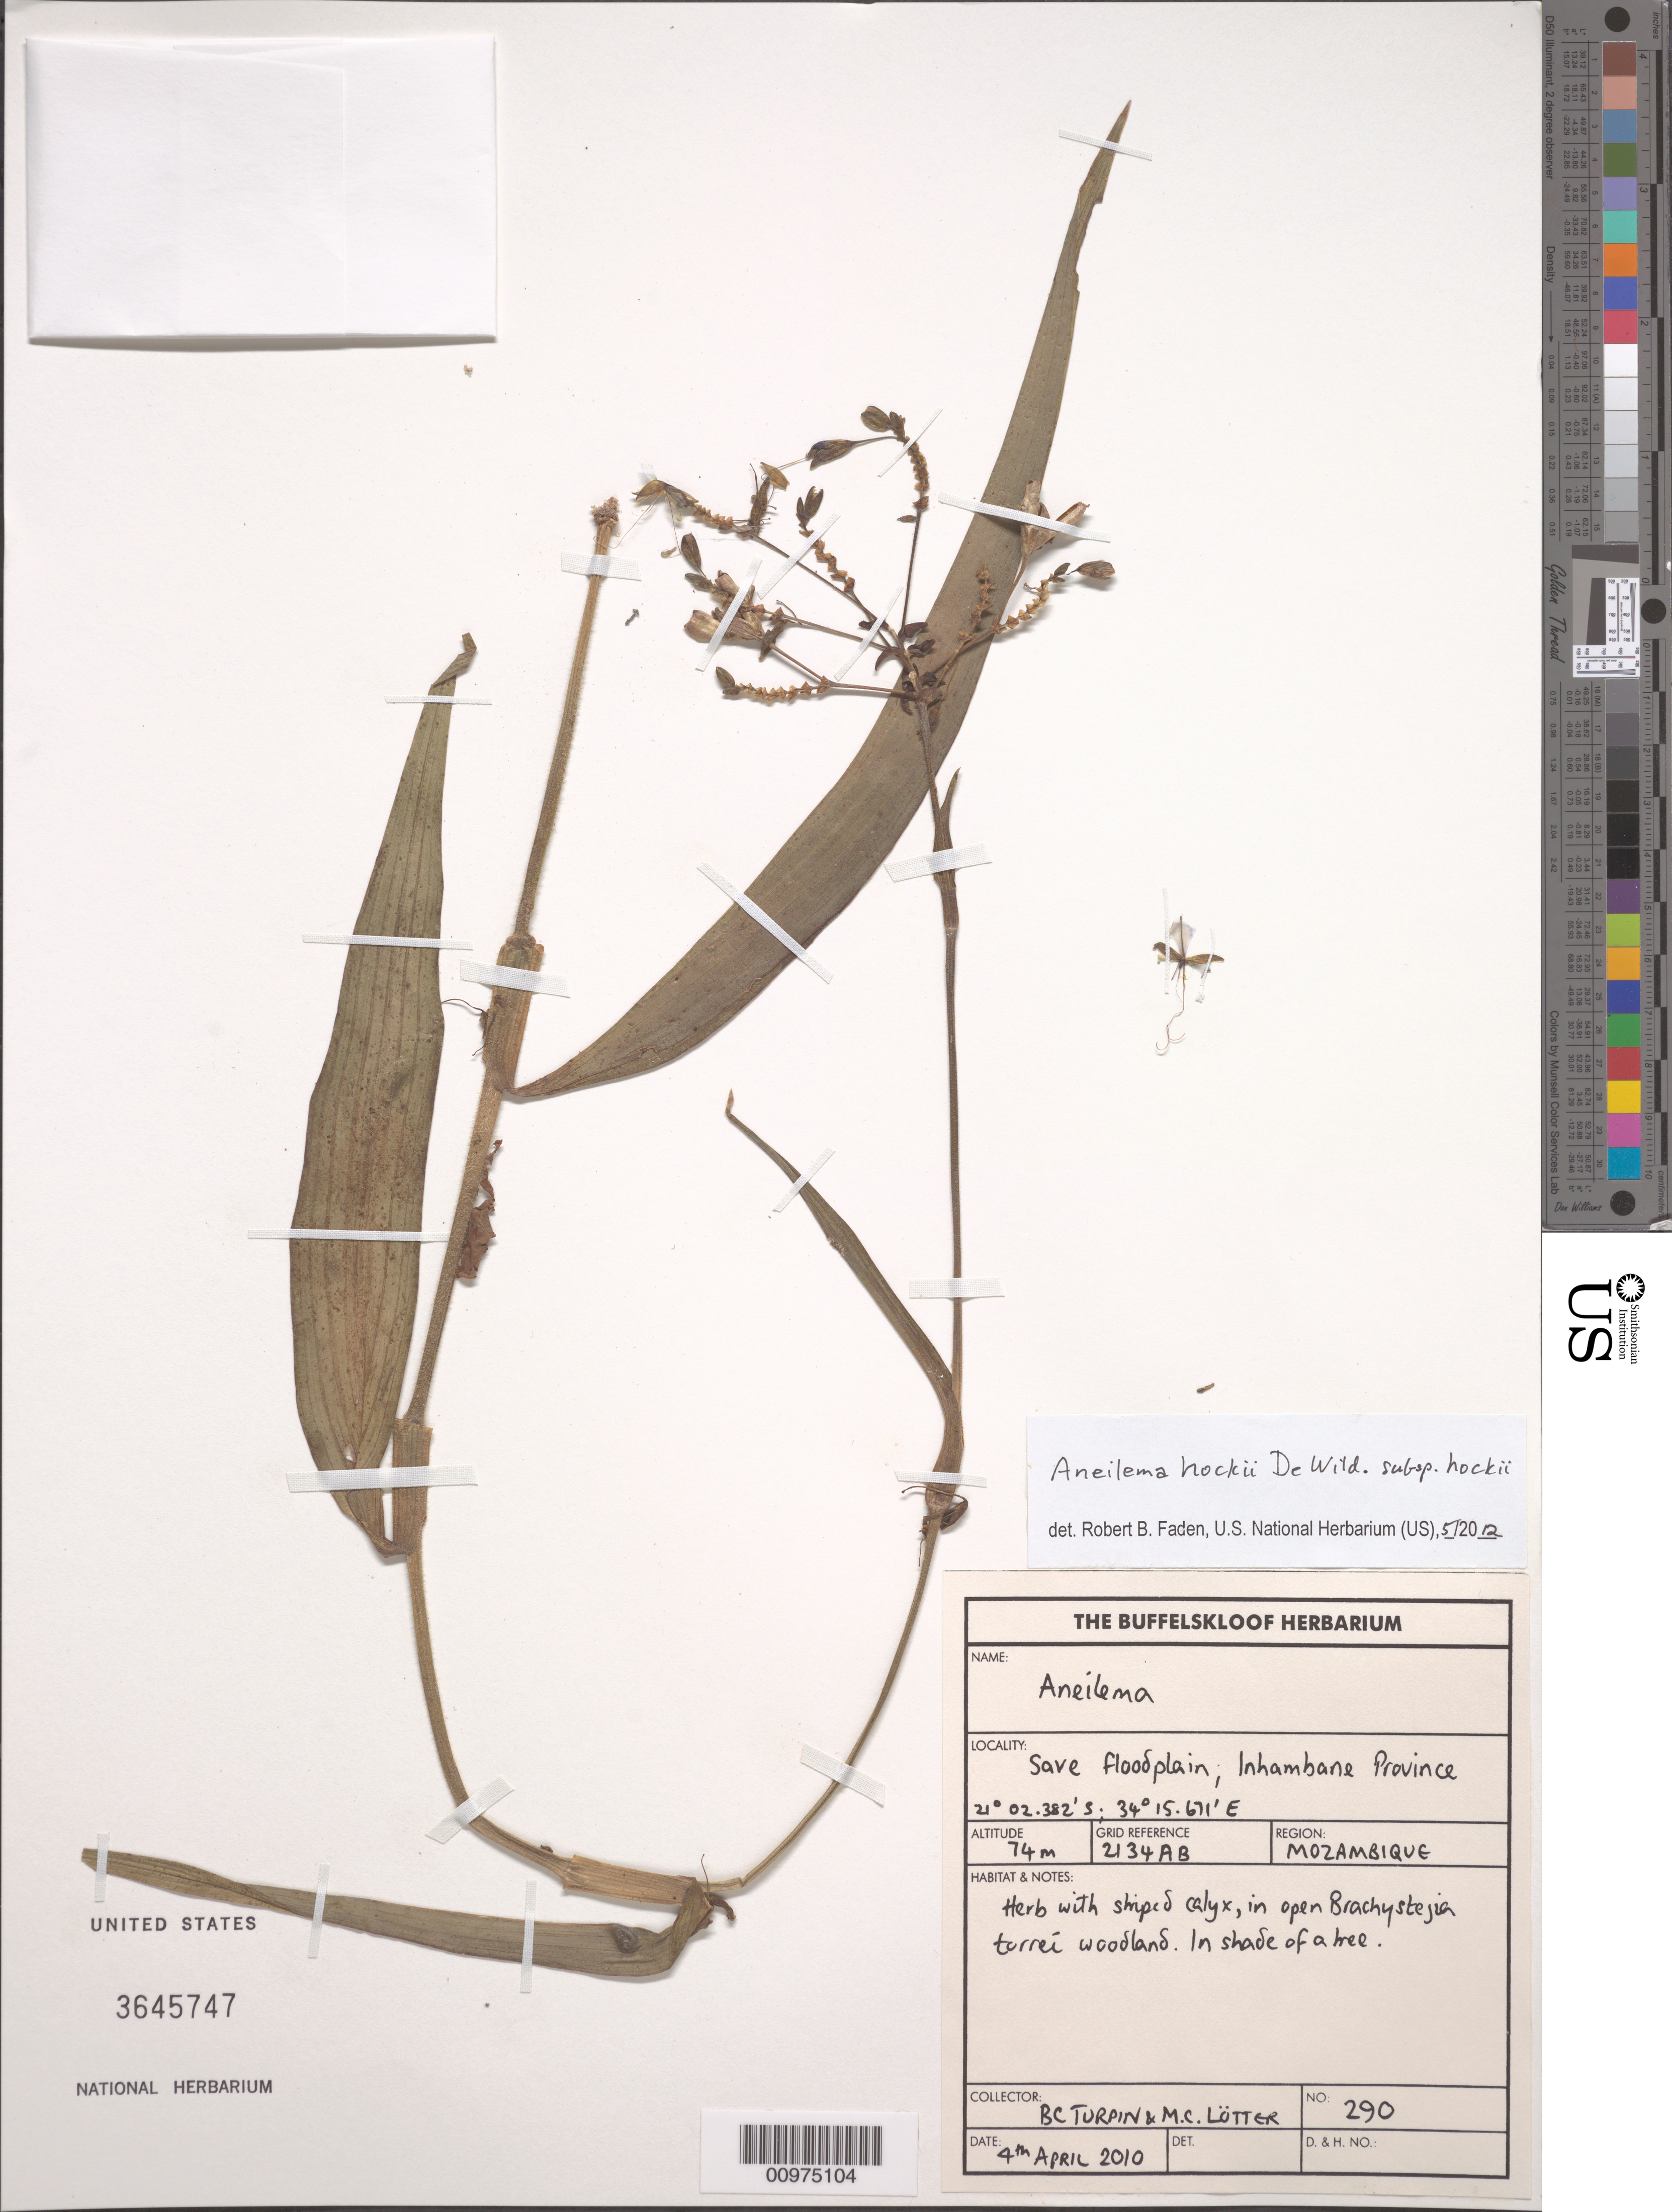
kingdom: Plantae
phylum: Tracheophyta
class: Liliopsida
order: Commelinales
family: Commelinaceae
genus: Aneilema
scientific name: Aneilema hockii subsp. hockii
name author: De Wild.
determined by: Faden, Robert B., (US), Smithsonian Institution - National Museum of Natural History (UNITED STATES)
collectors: B. C. Turpin & M. Lötter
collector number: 290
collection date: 2010-04-04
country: Mozambique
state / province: Inhambane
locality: Save floodplain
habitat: In shade of a tree.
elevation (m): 74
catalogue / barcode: US 3645747